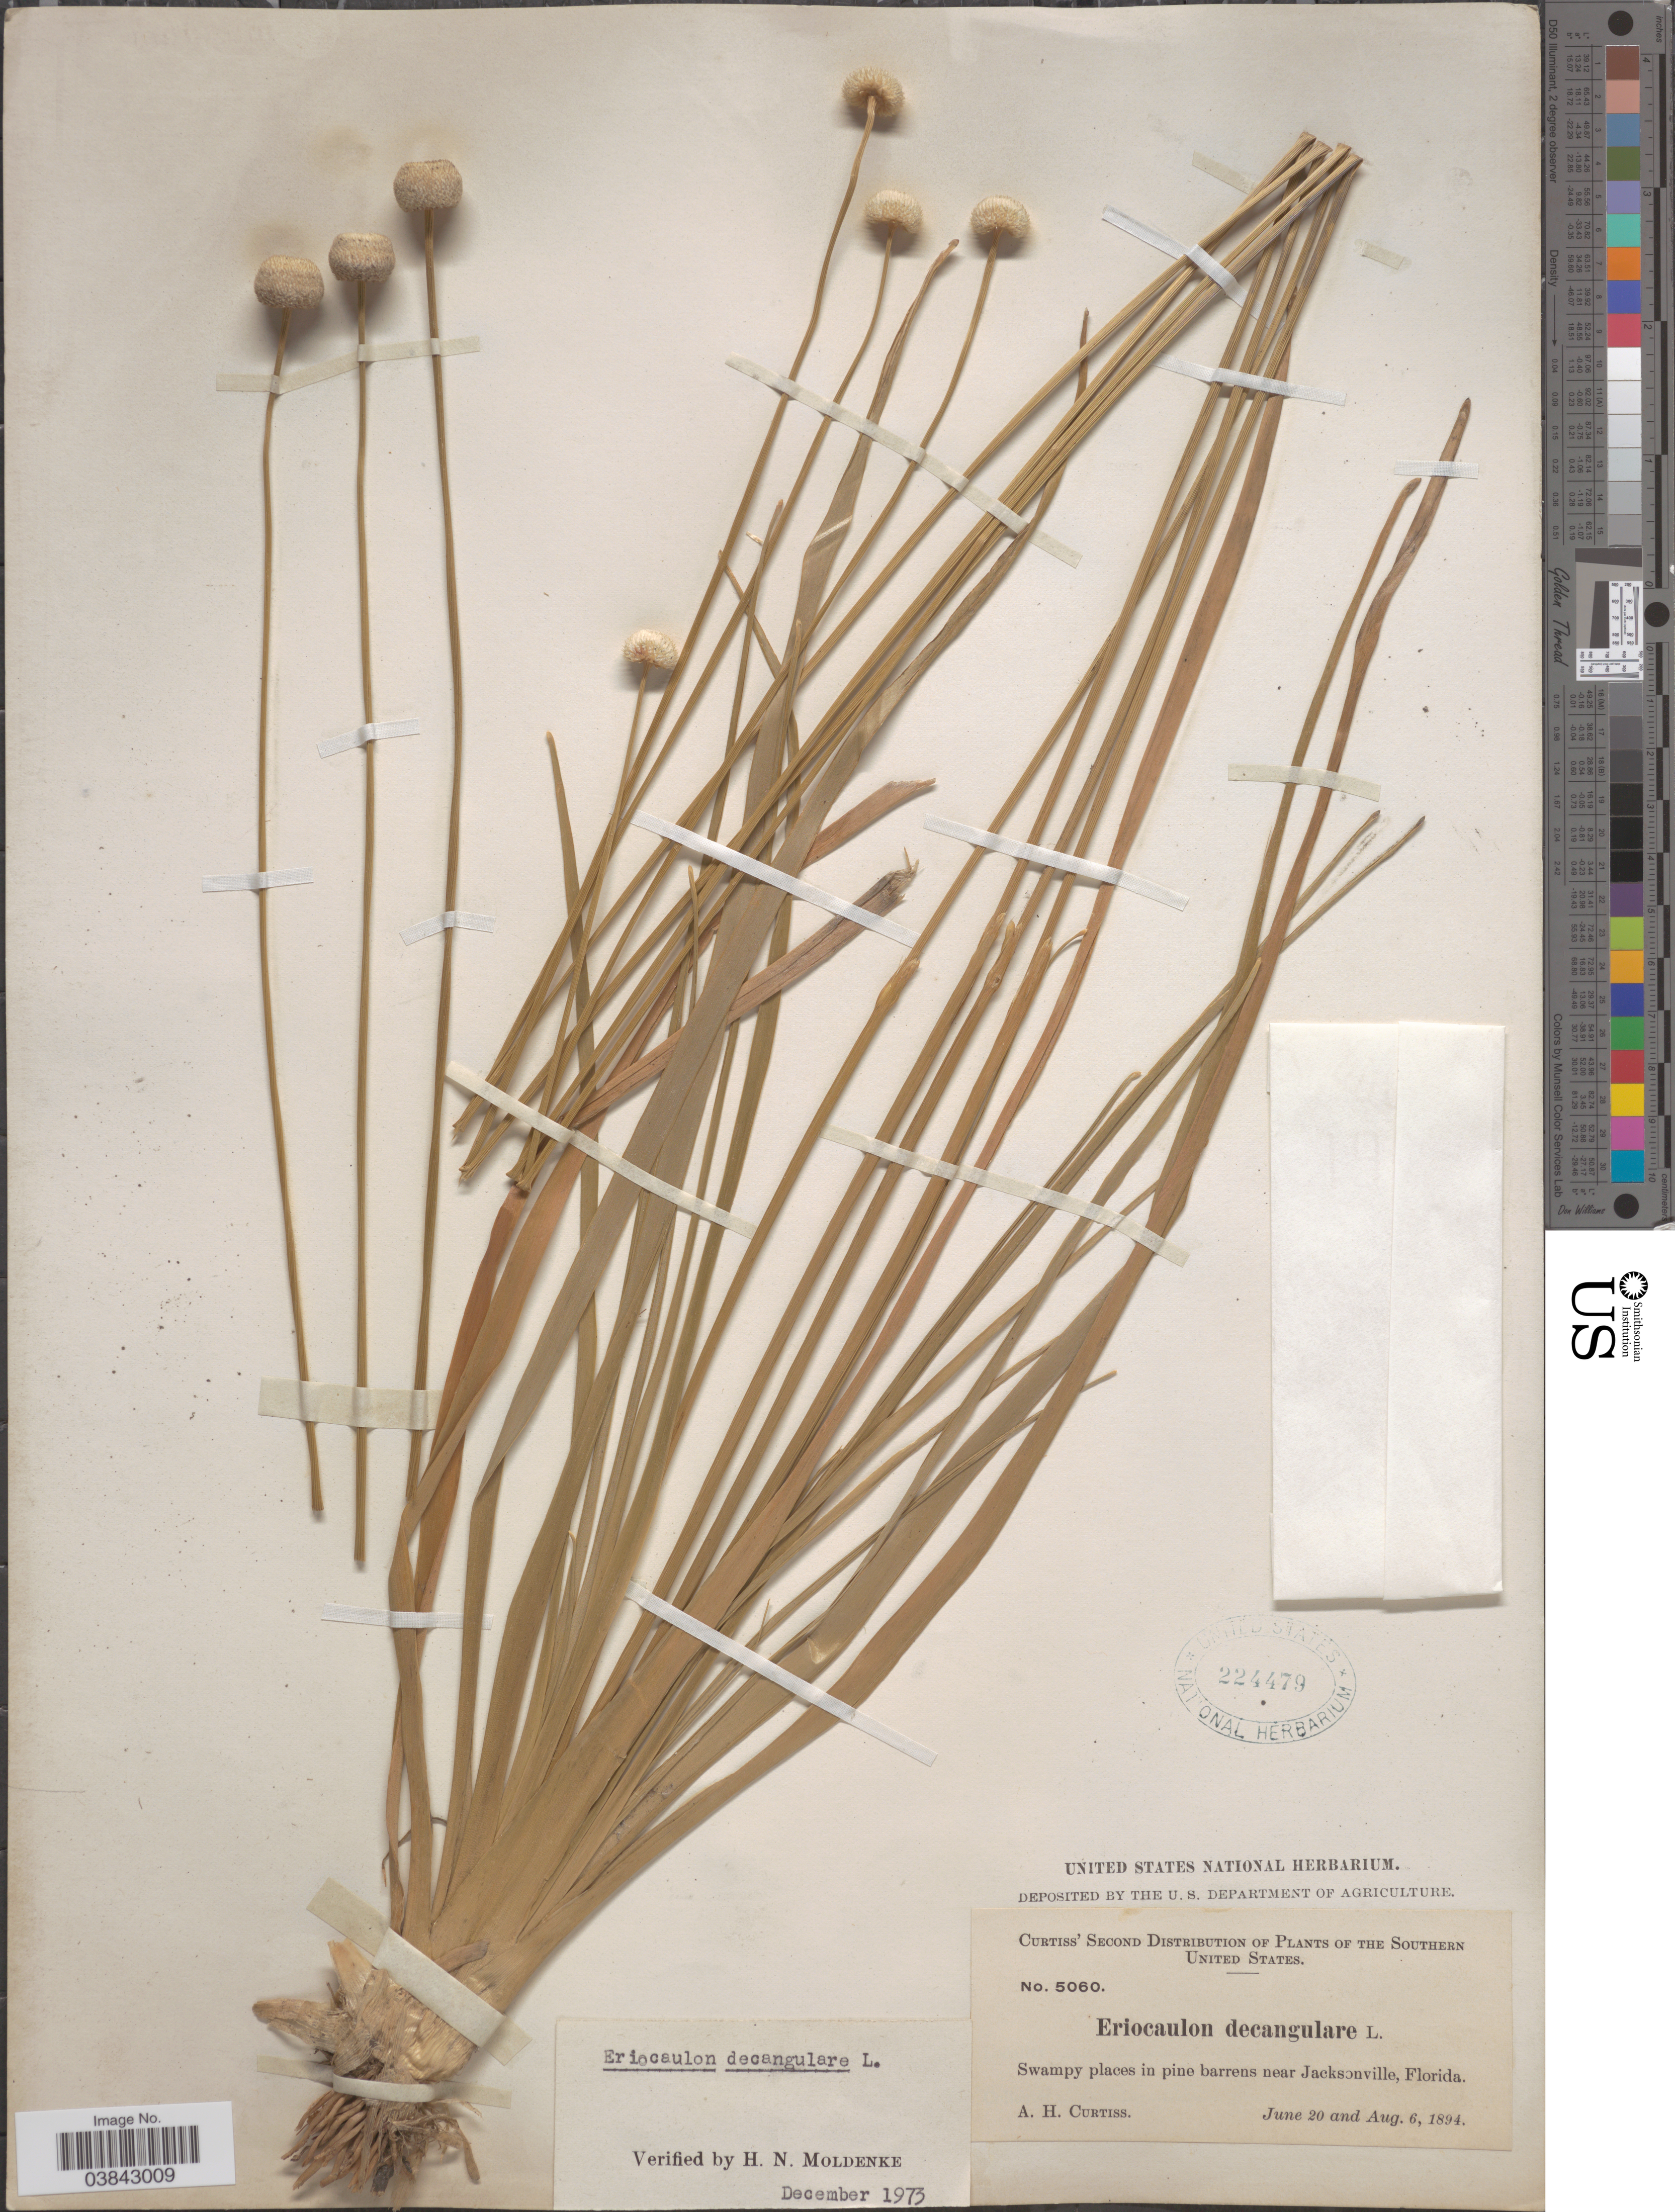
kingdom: Plantae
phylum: Tracheophyta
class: Liliopsida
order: Poales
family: Eriocaulaceae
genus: Eriocaulon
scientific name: Eriocaulon decangulare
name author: L.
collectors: A. H. Curtiss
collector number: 5060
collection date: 1894-06-20/1894-08-06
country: United States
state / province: Florida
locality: The Southern United States. Near Jacksonville.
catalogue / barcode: US 224479